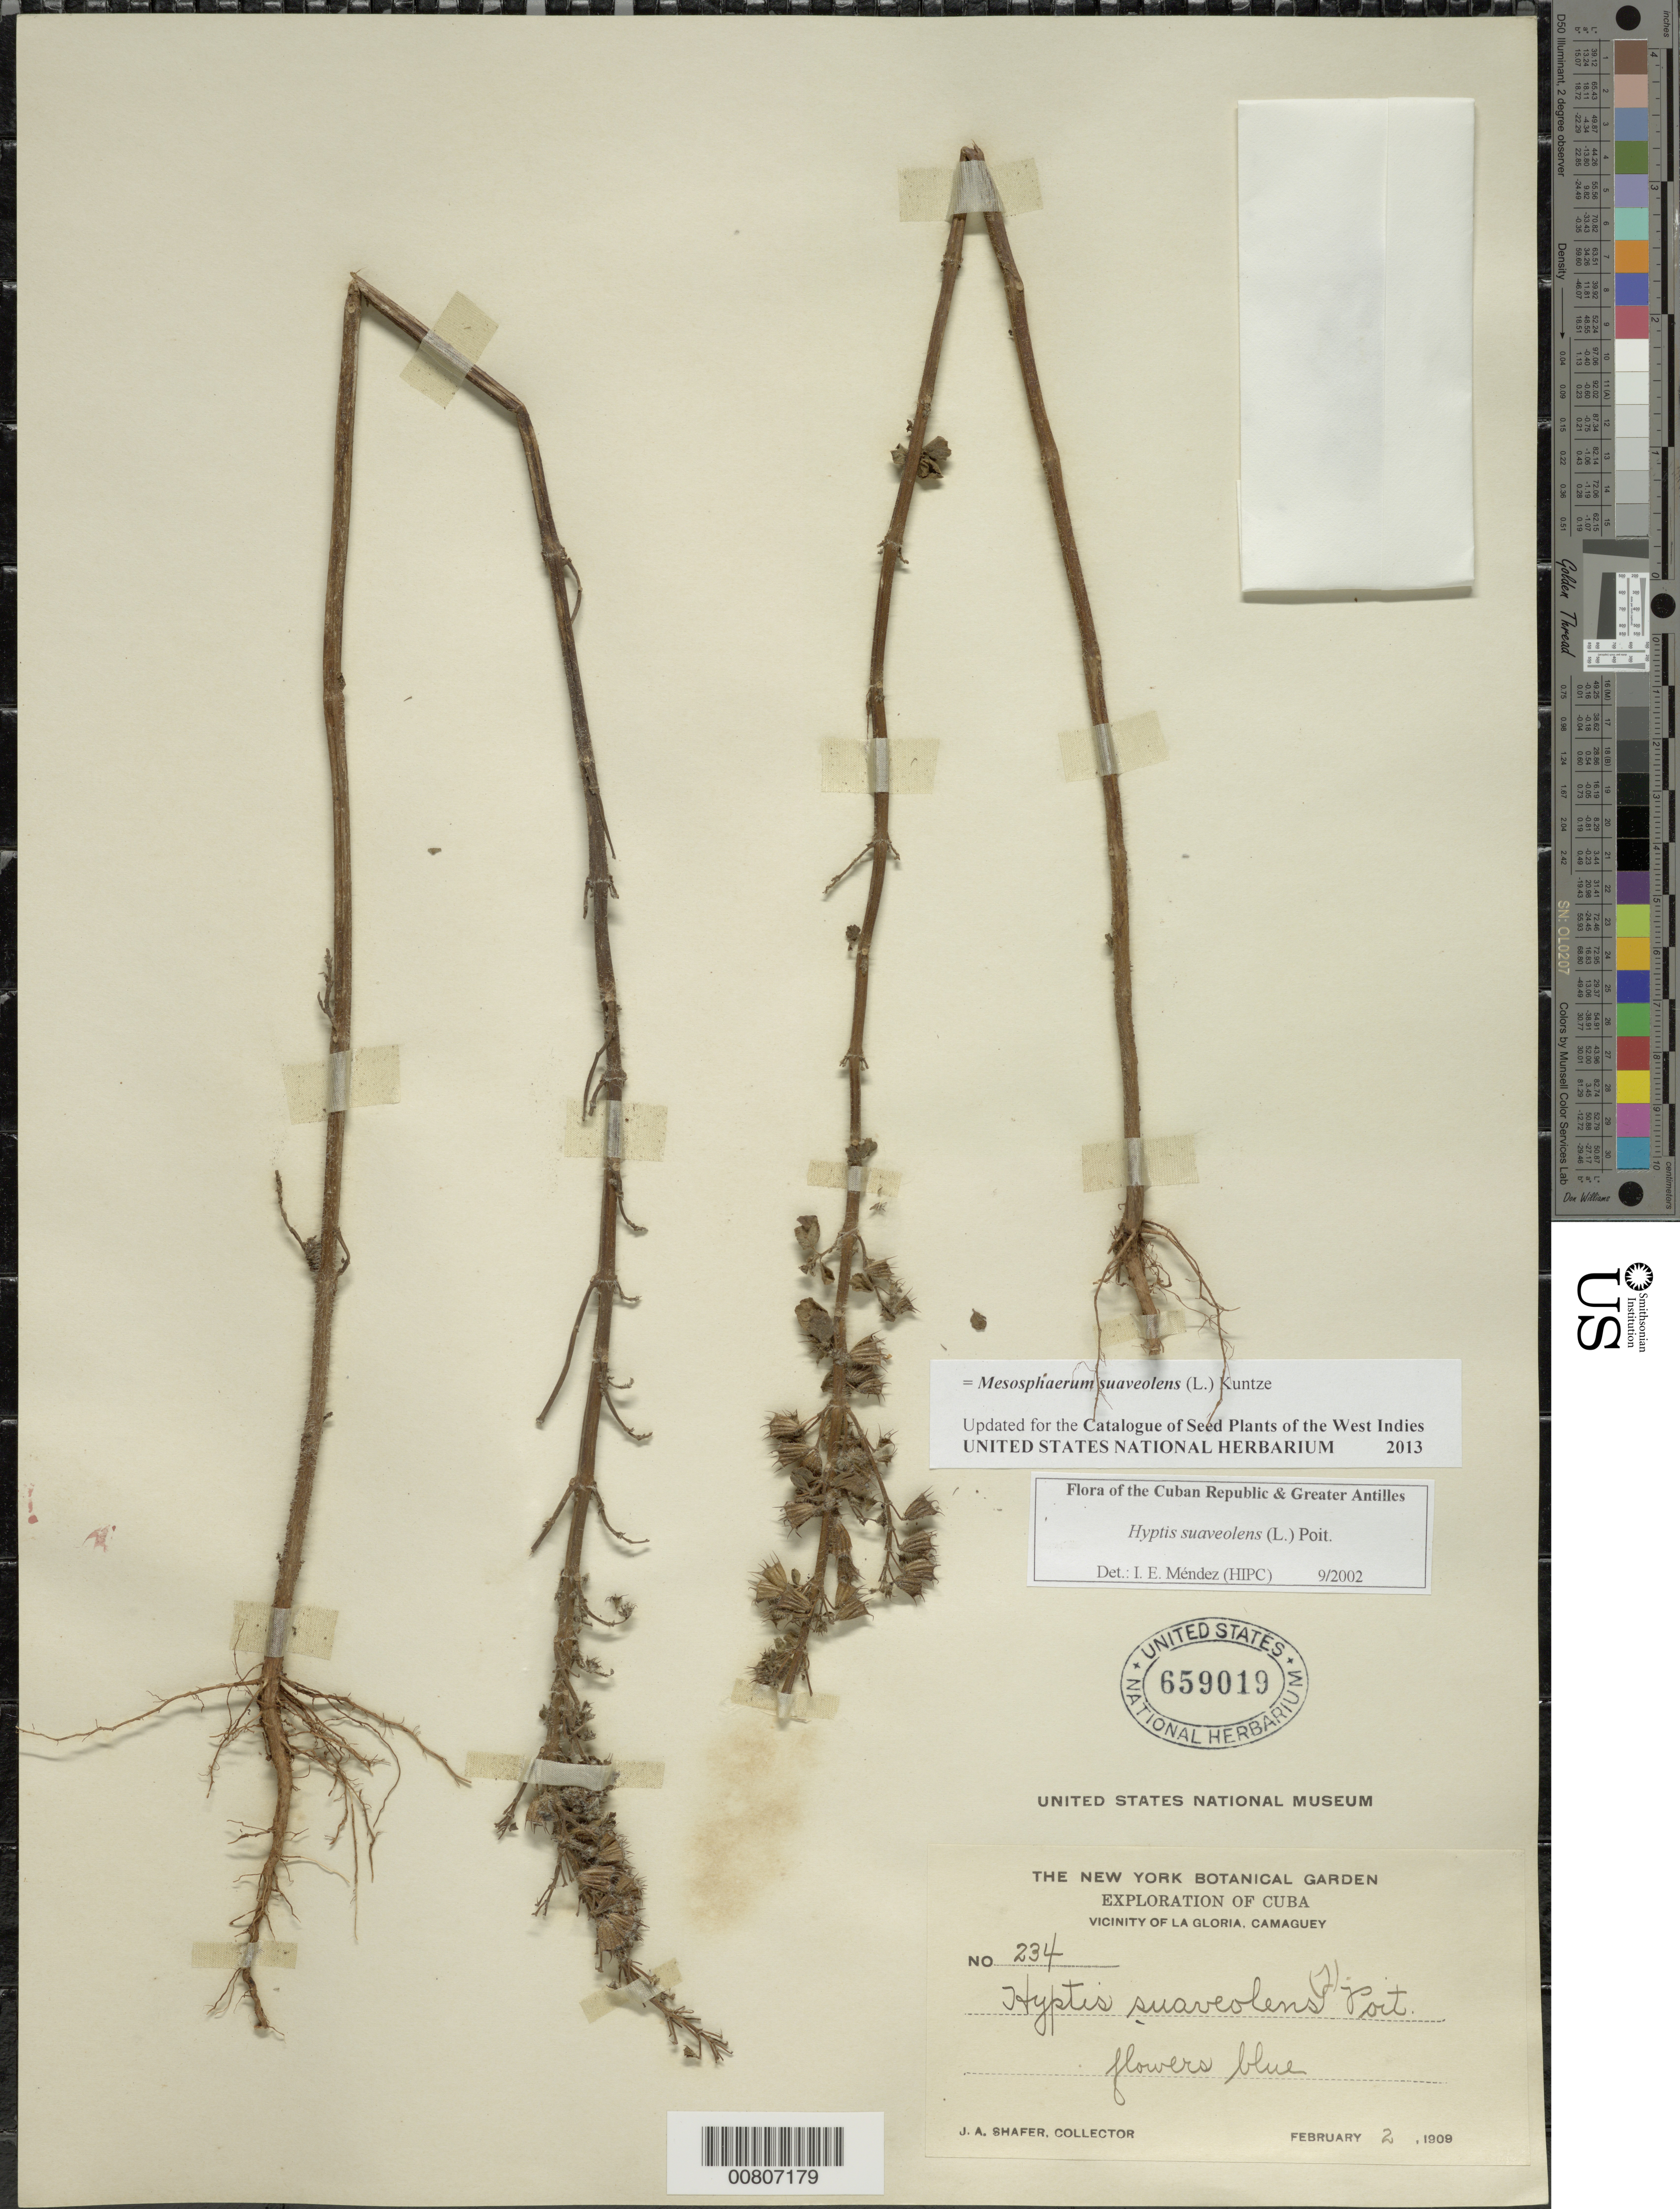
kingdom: Plantae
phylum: Tracheophyta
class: Magnoliopsida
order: Lamiales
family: Lamiaceae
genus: Hyptis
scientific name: Hyptis suaveolens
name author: (L.) Poit.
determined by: Méndez, Isidro E., (HIPC)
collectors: J. A. Shafer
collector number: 234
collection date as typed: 02 Feb 1909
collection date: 1909-02-02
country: Cuba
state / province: Camaguey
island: Cuba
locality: La Gloria vicinity, Camaguey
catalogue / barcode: US 659019